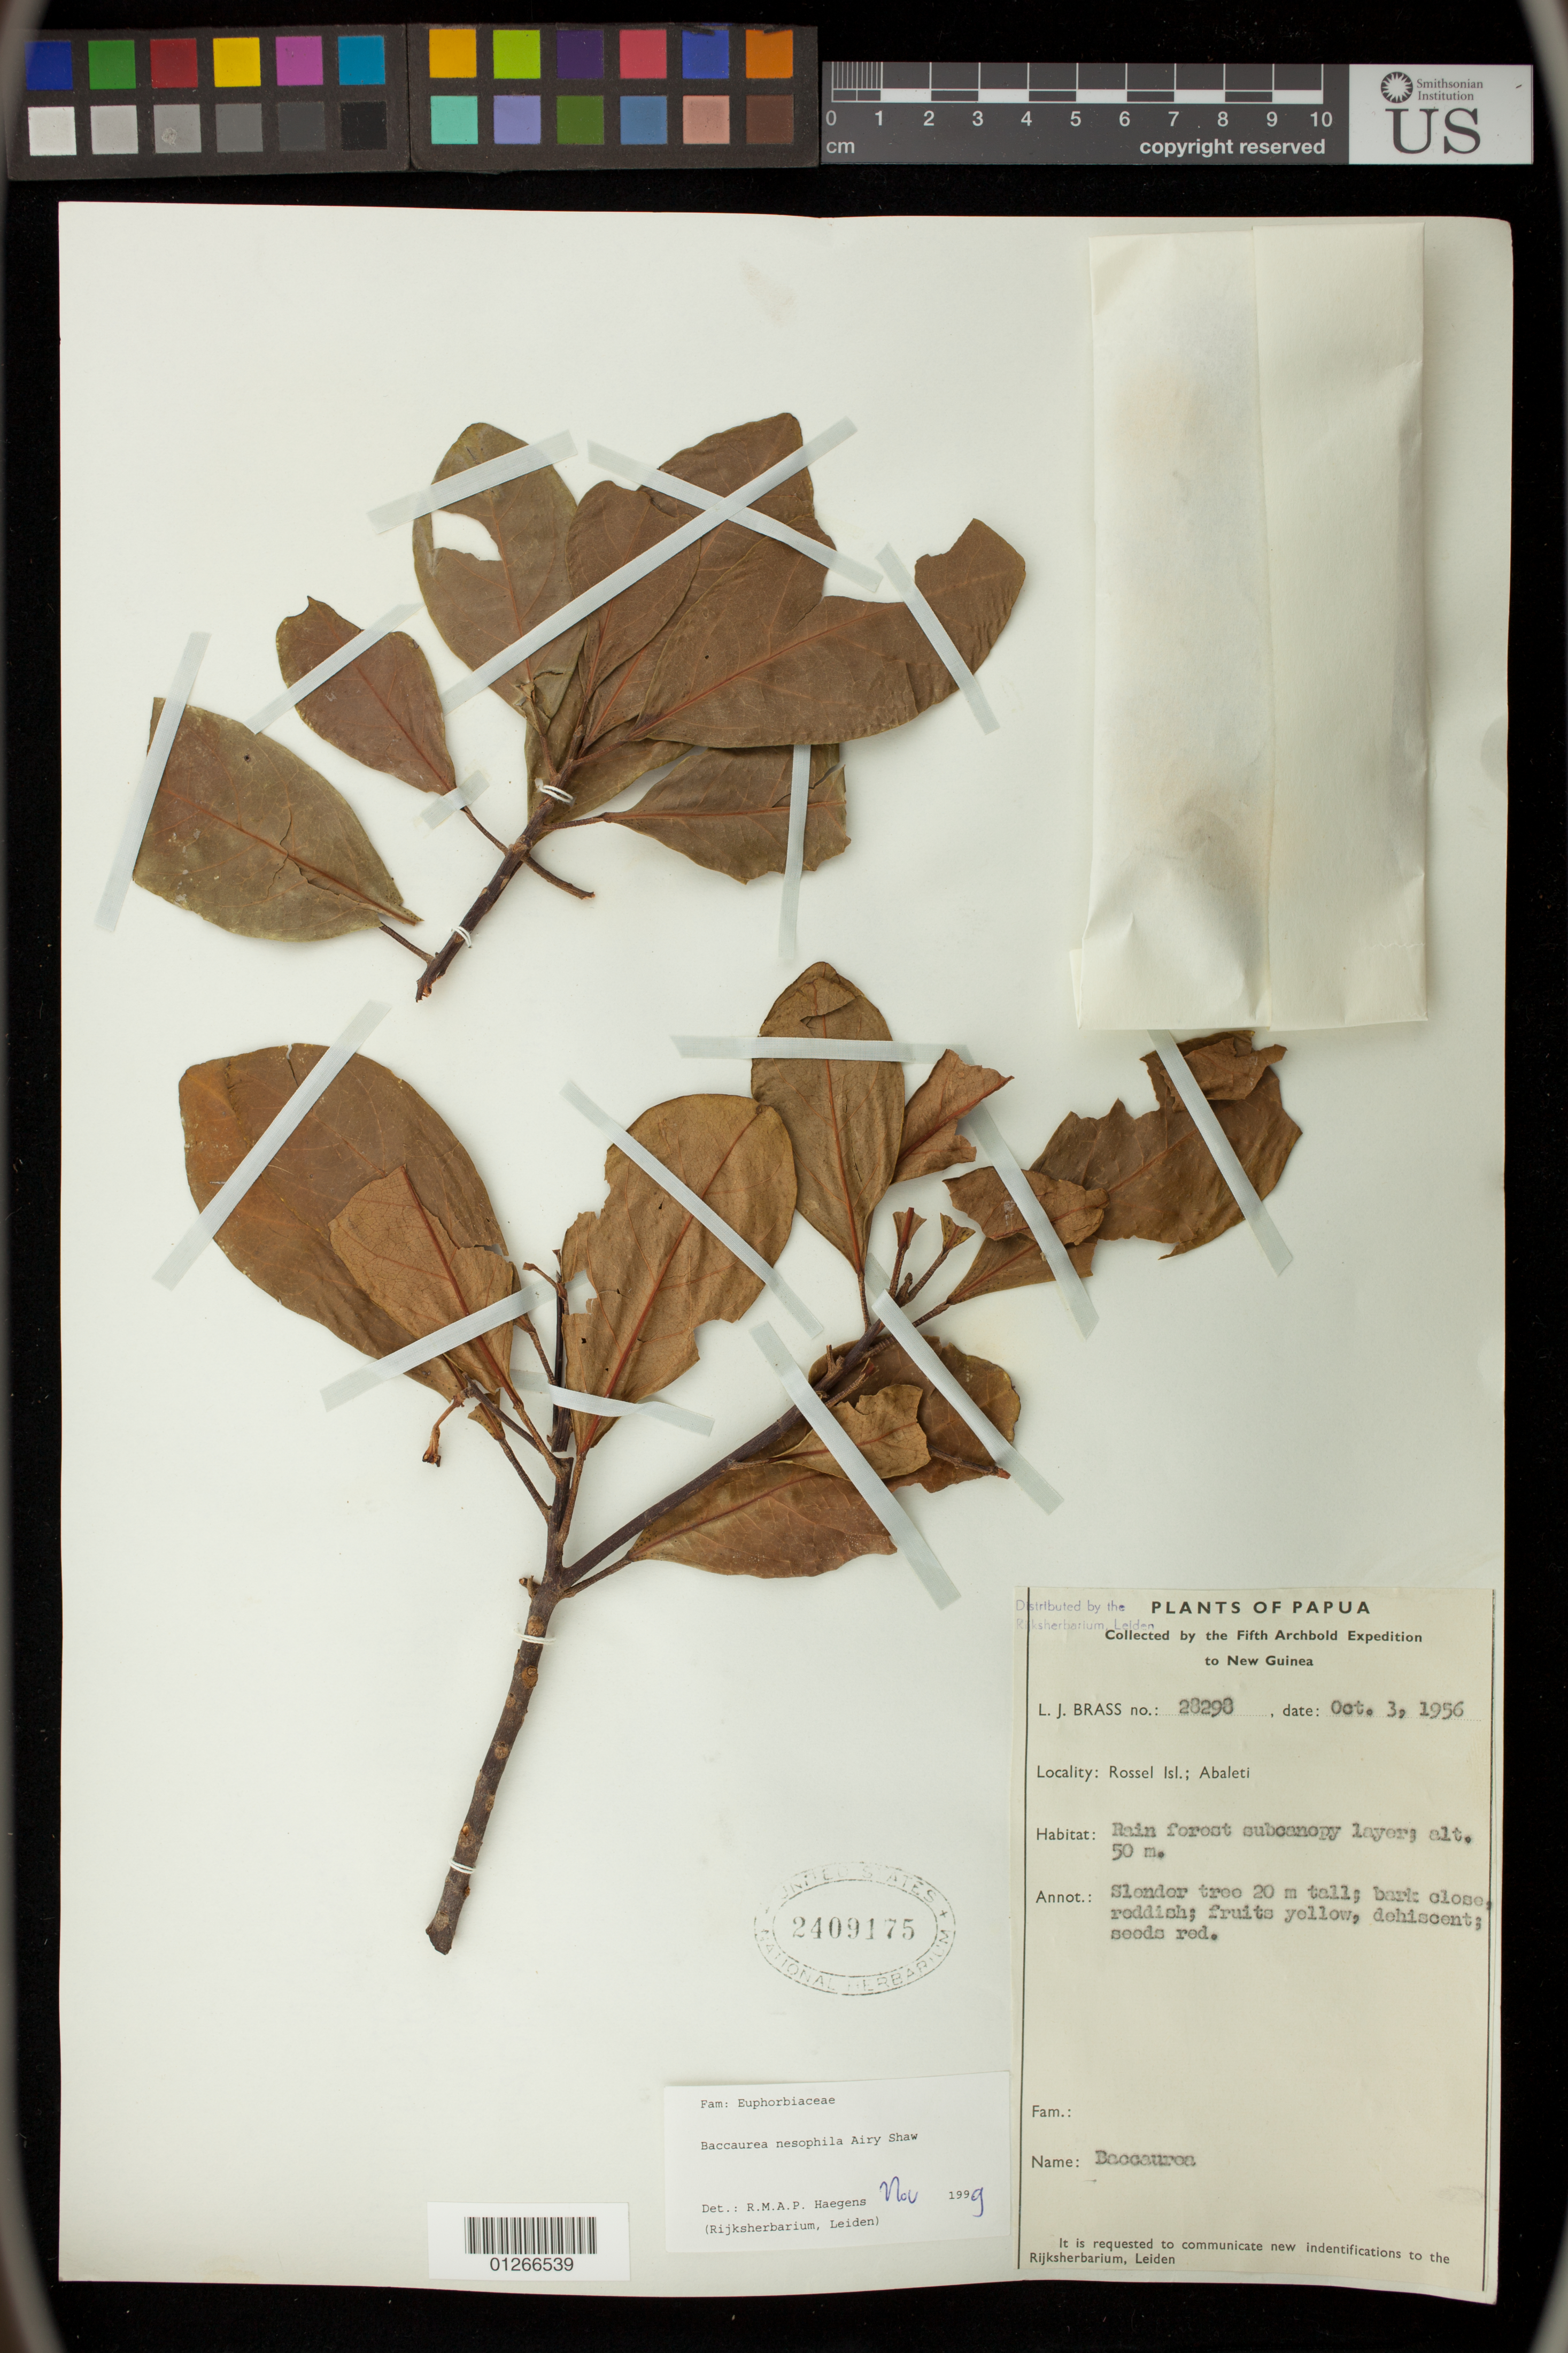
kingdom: Plantae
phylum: Tracheophyta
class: Magnoliopsida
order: Malpighiales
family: Phyllanthaceae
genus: Baccaurea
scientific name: Baccaurea nesophila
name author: Airy Shaw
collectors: L. J. Brass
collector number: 28298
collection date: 1956-10-03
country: Papua New Guinea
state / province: Milne Bay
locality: Rossel Isl.; Abaleti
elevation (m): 50